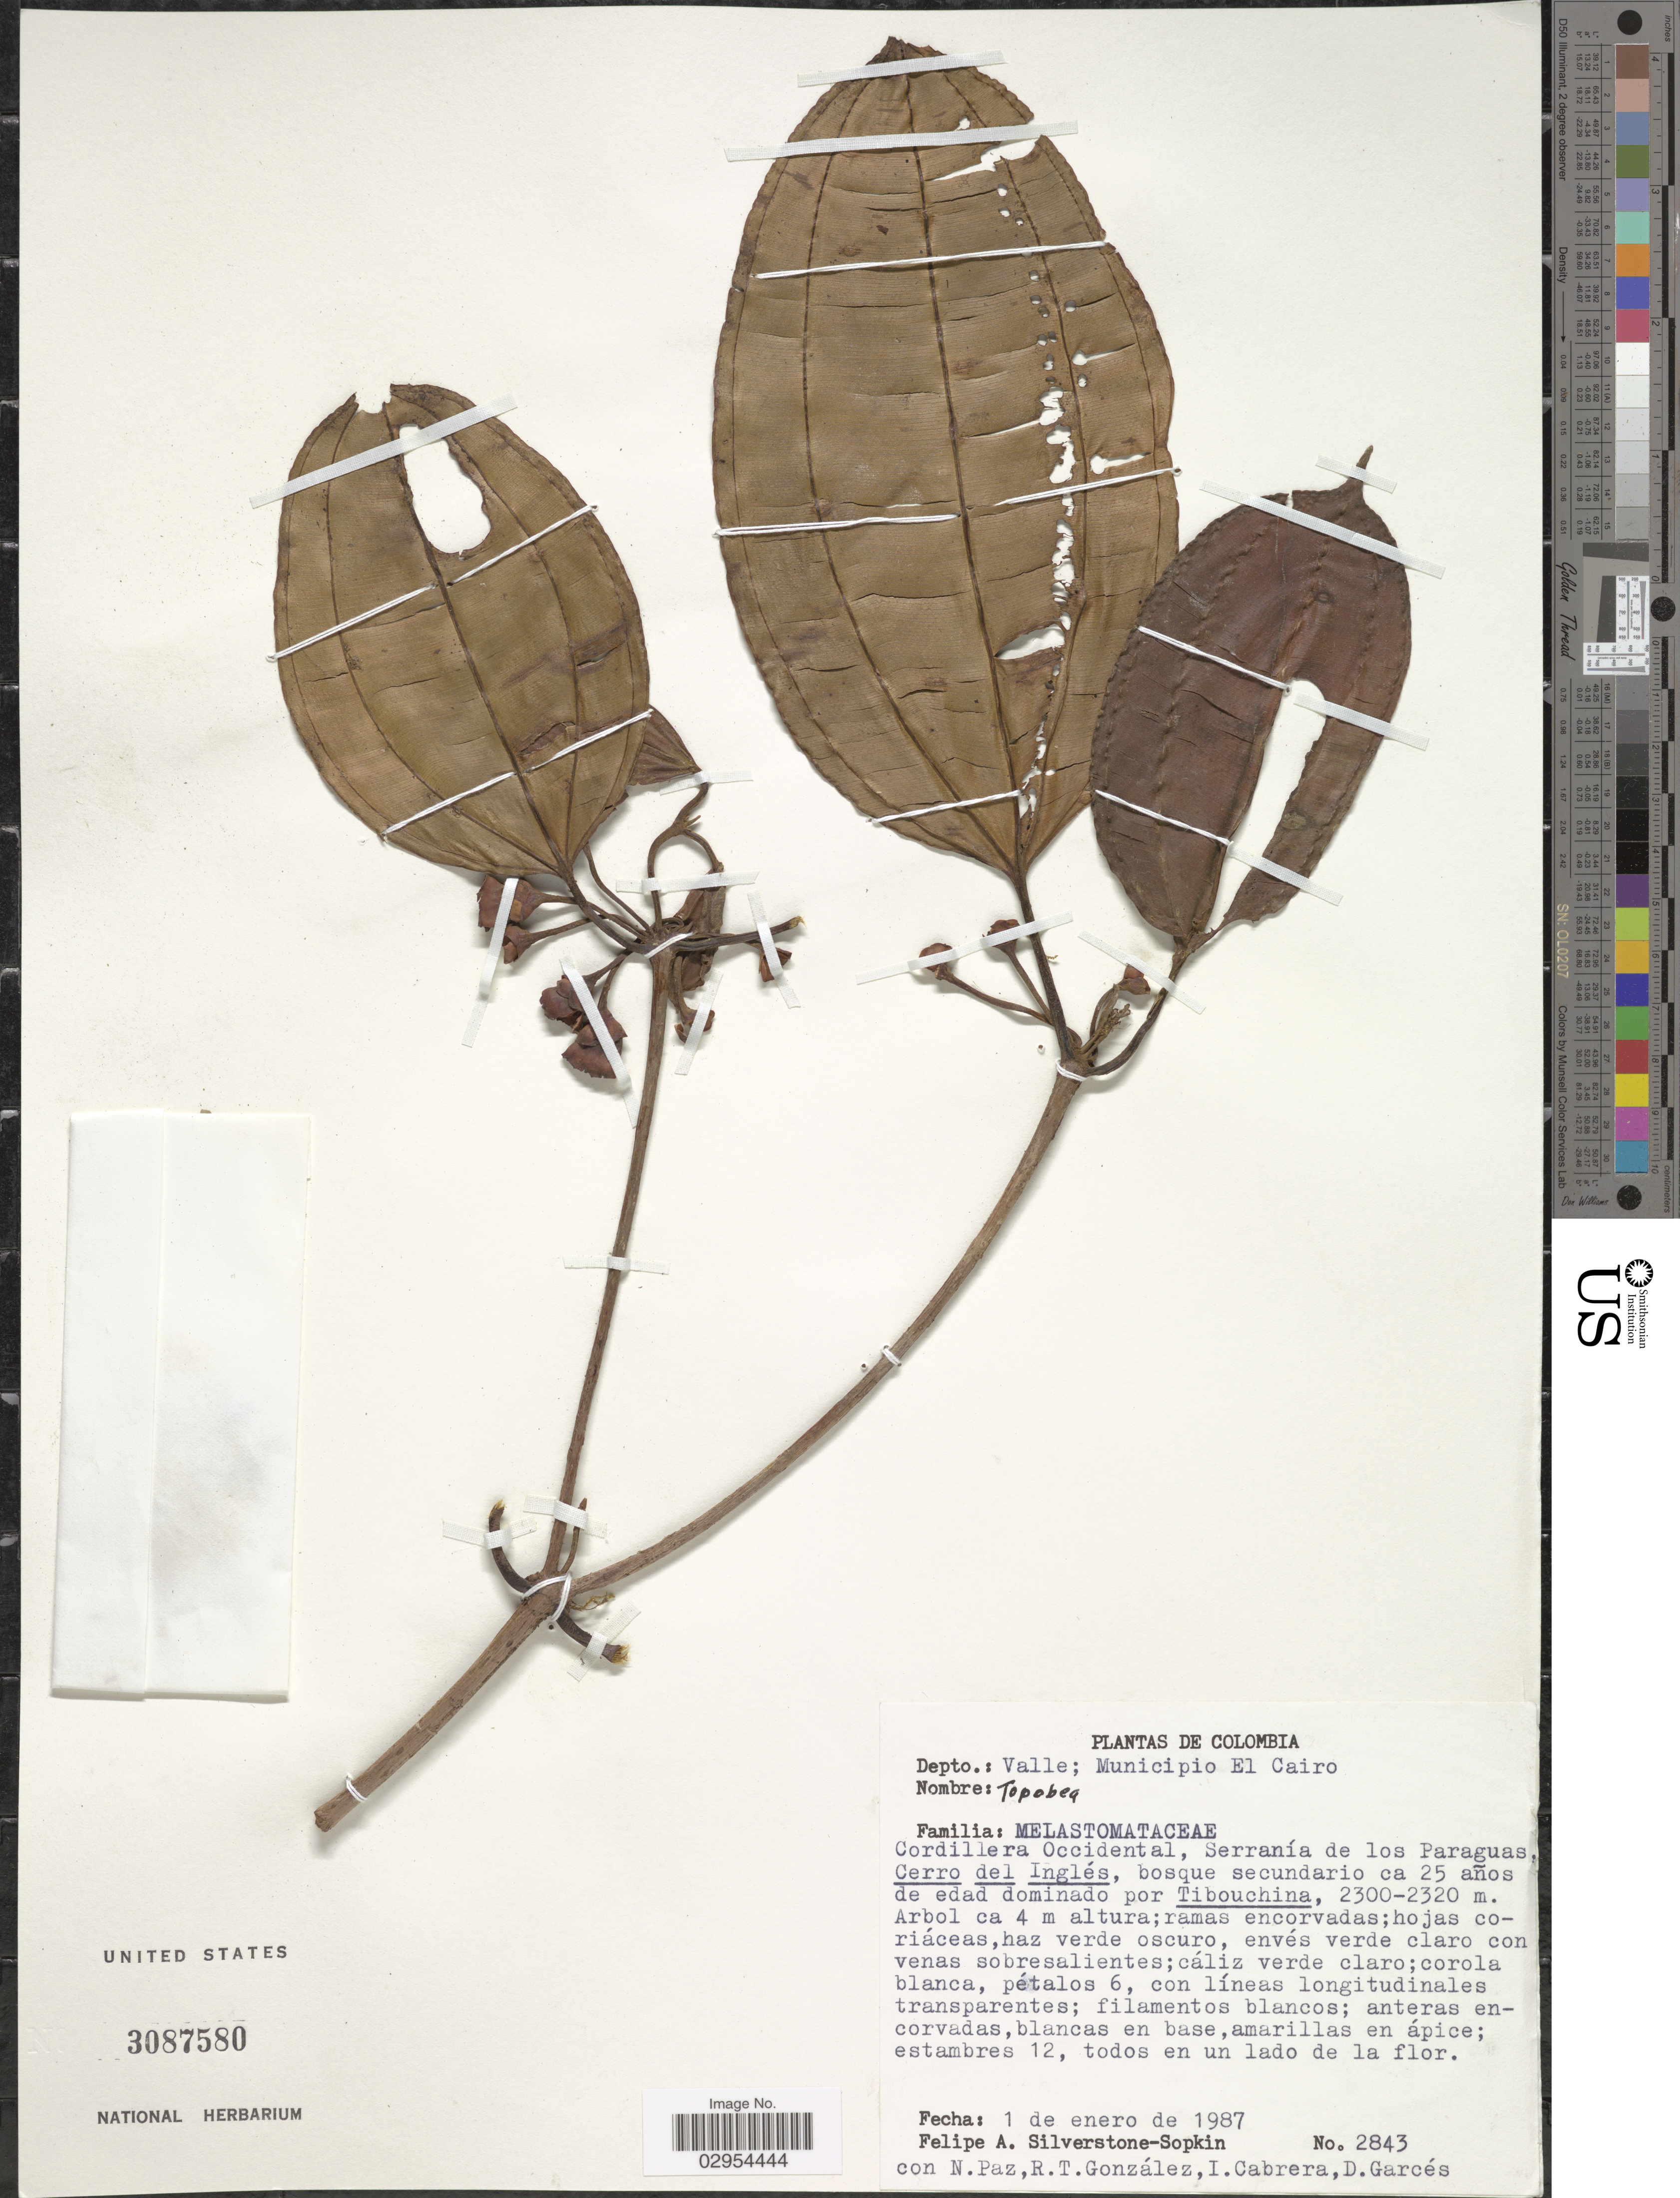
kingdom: Plantae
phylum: Tracheophyta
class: Magnoliopsida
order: Myrtales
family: Melastomataceae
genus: Topobea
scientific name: Topobea sp.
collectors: P. A. Silverstone-Sopkin, N. Paz, R. Gonzalez, I. Cabrera & D. Garces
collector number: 2843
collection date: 1987-01-01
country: Colombia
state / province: Valle del Cauca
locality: Depto.: Valle; Municipio El Cairo, Cordillera Occidental, Serranía de los Paraguas, Cerro del Inglés.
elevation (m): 2300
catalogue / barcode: US 3087580